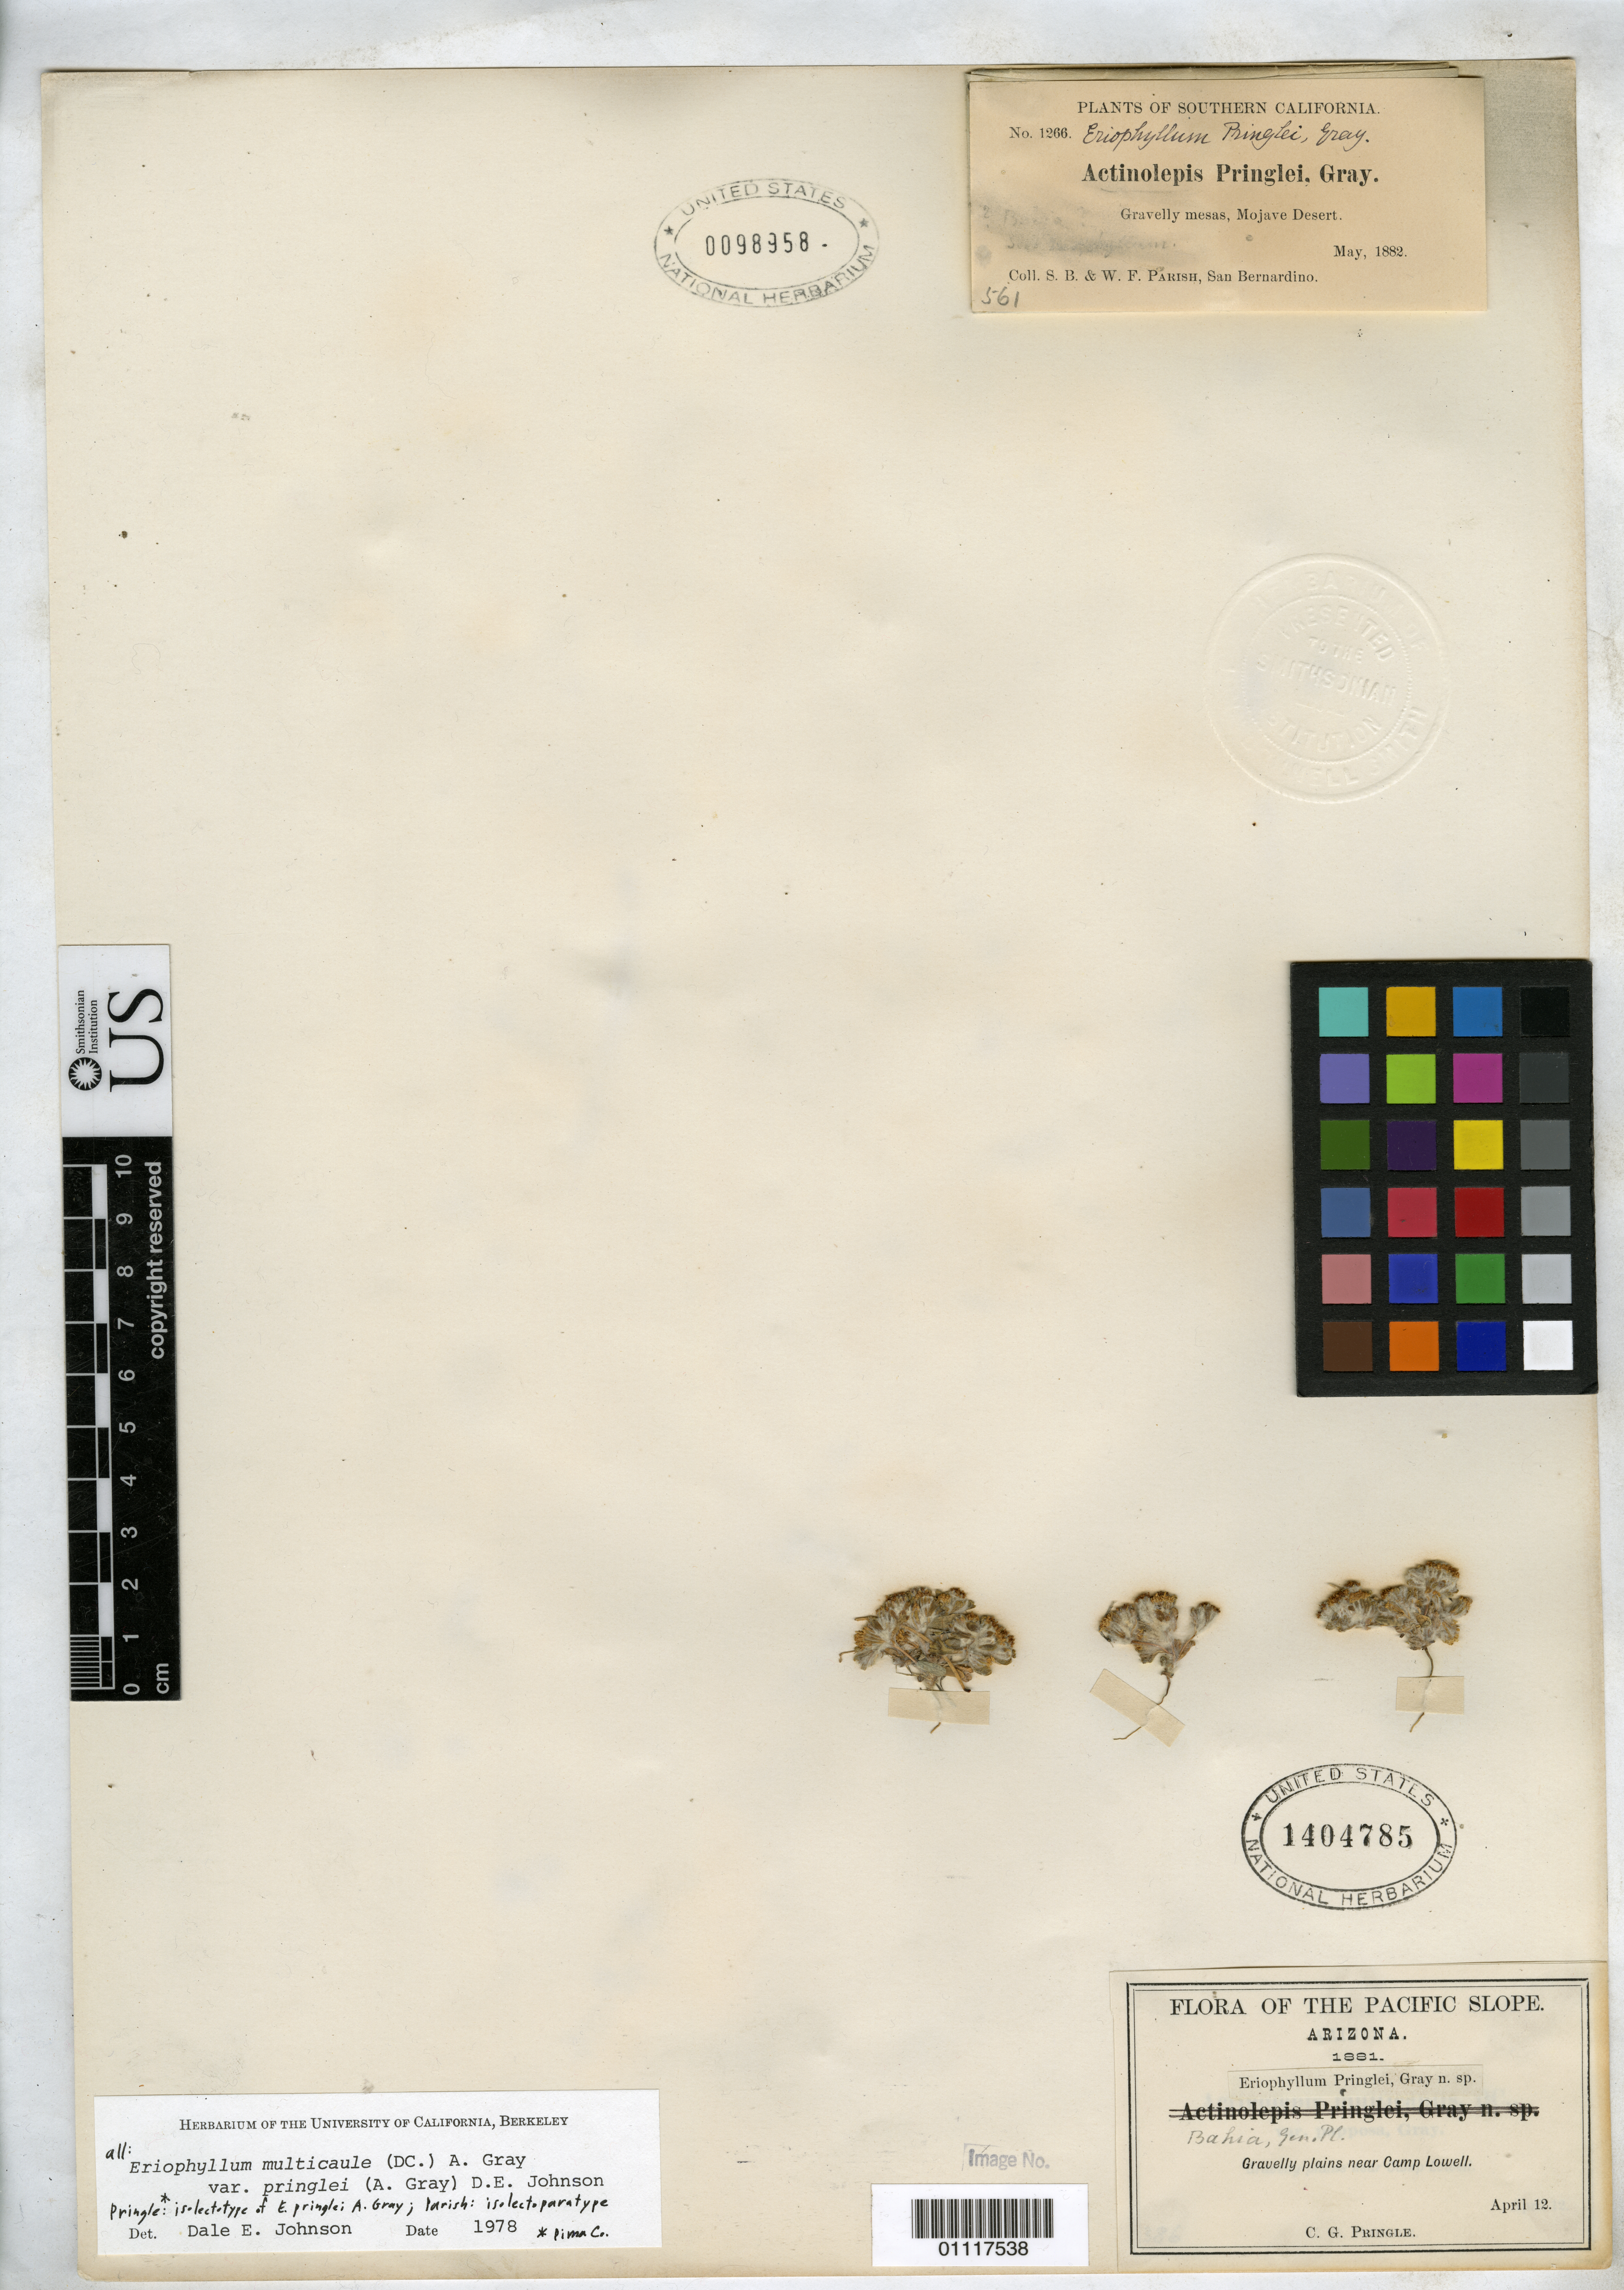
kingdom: Plantae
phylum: Tracheophyta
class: Magnoliopsida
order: Asterales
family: Asteraceae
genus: Eriophyllum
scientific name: Eriophyllum pringlei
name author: A. Gray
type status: Syntype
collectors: C. G. Pringle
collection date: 1881-04-12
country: United States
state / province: Arizona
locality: Near Camp Lowell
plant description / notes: Mounted on same sheet with non-type collection Parish 1266 (USNH 98958).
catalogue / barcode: US 1404785